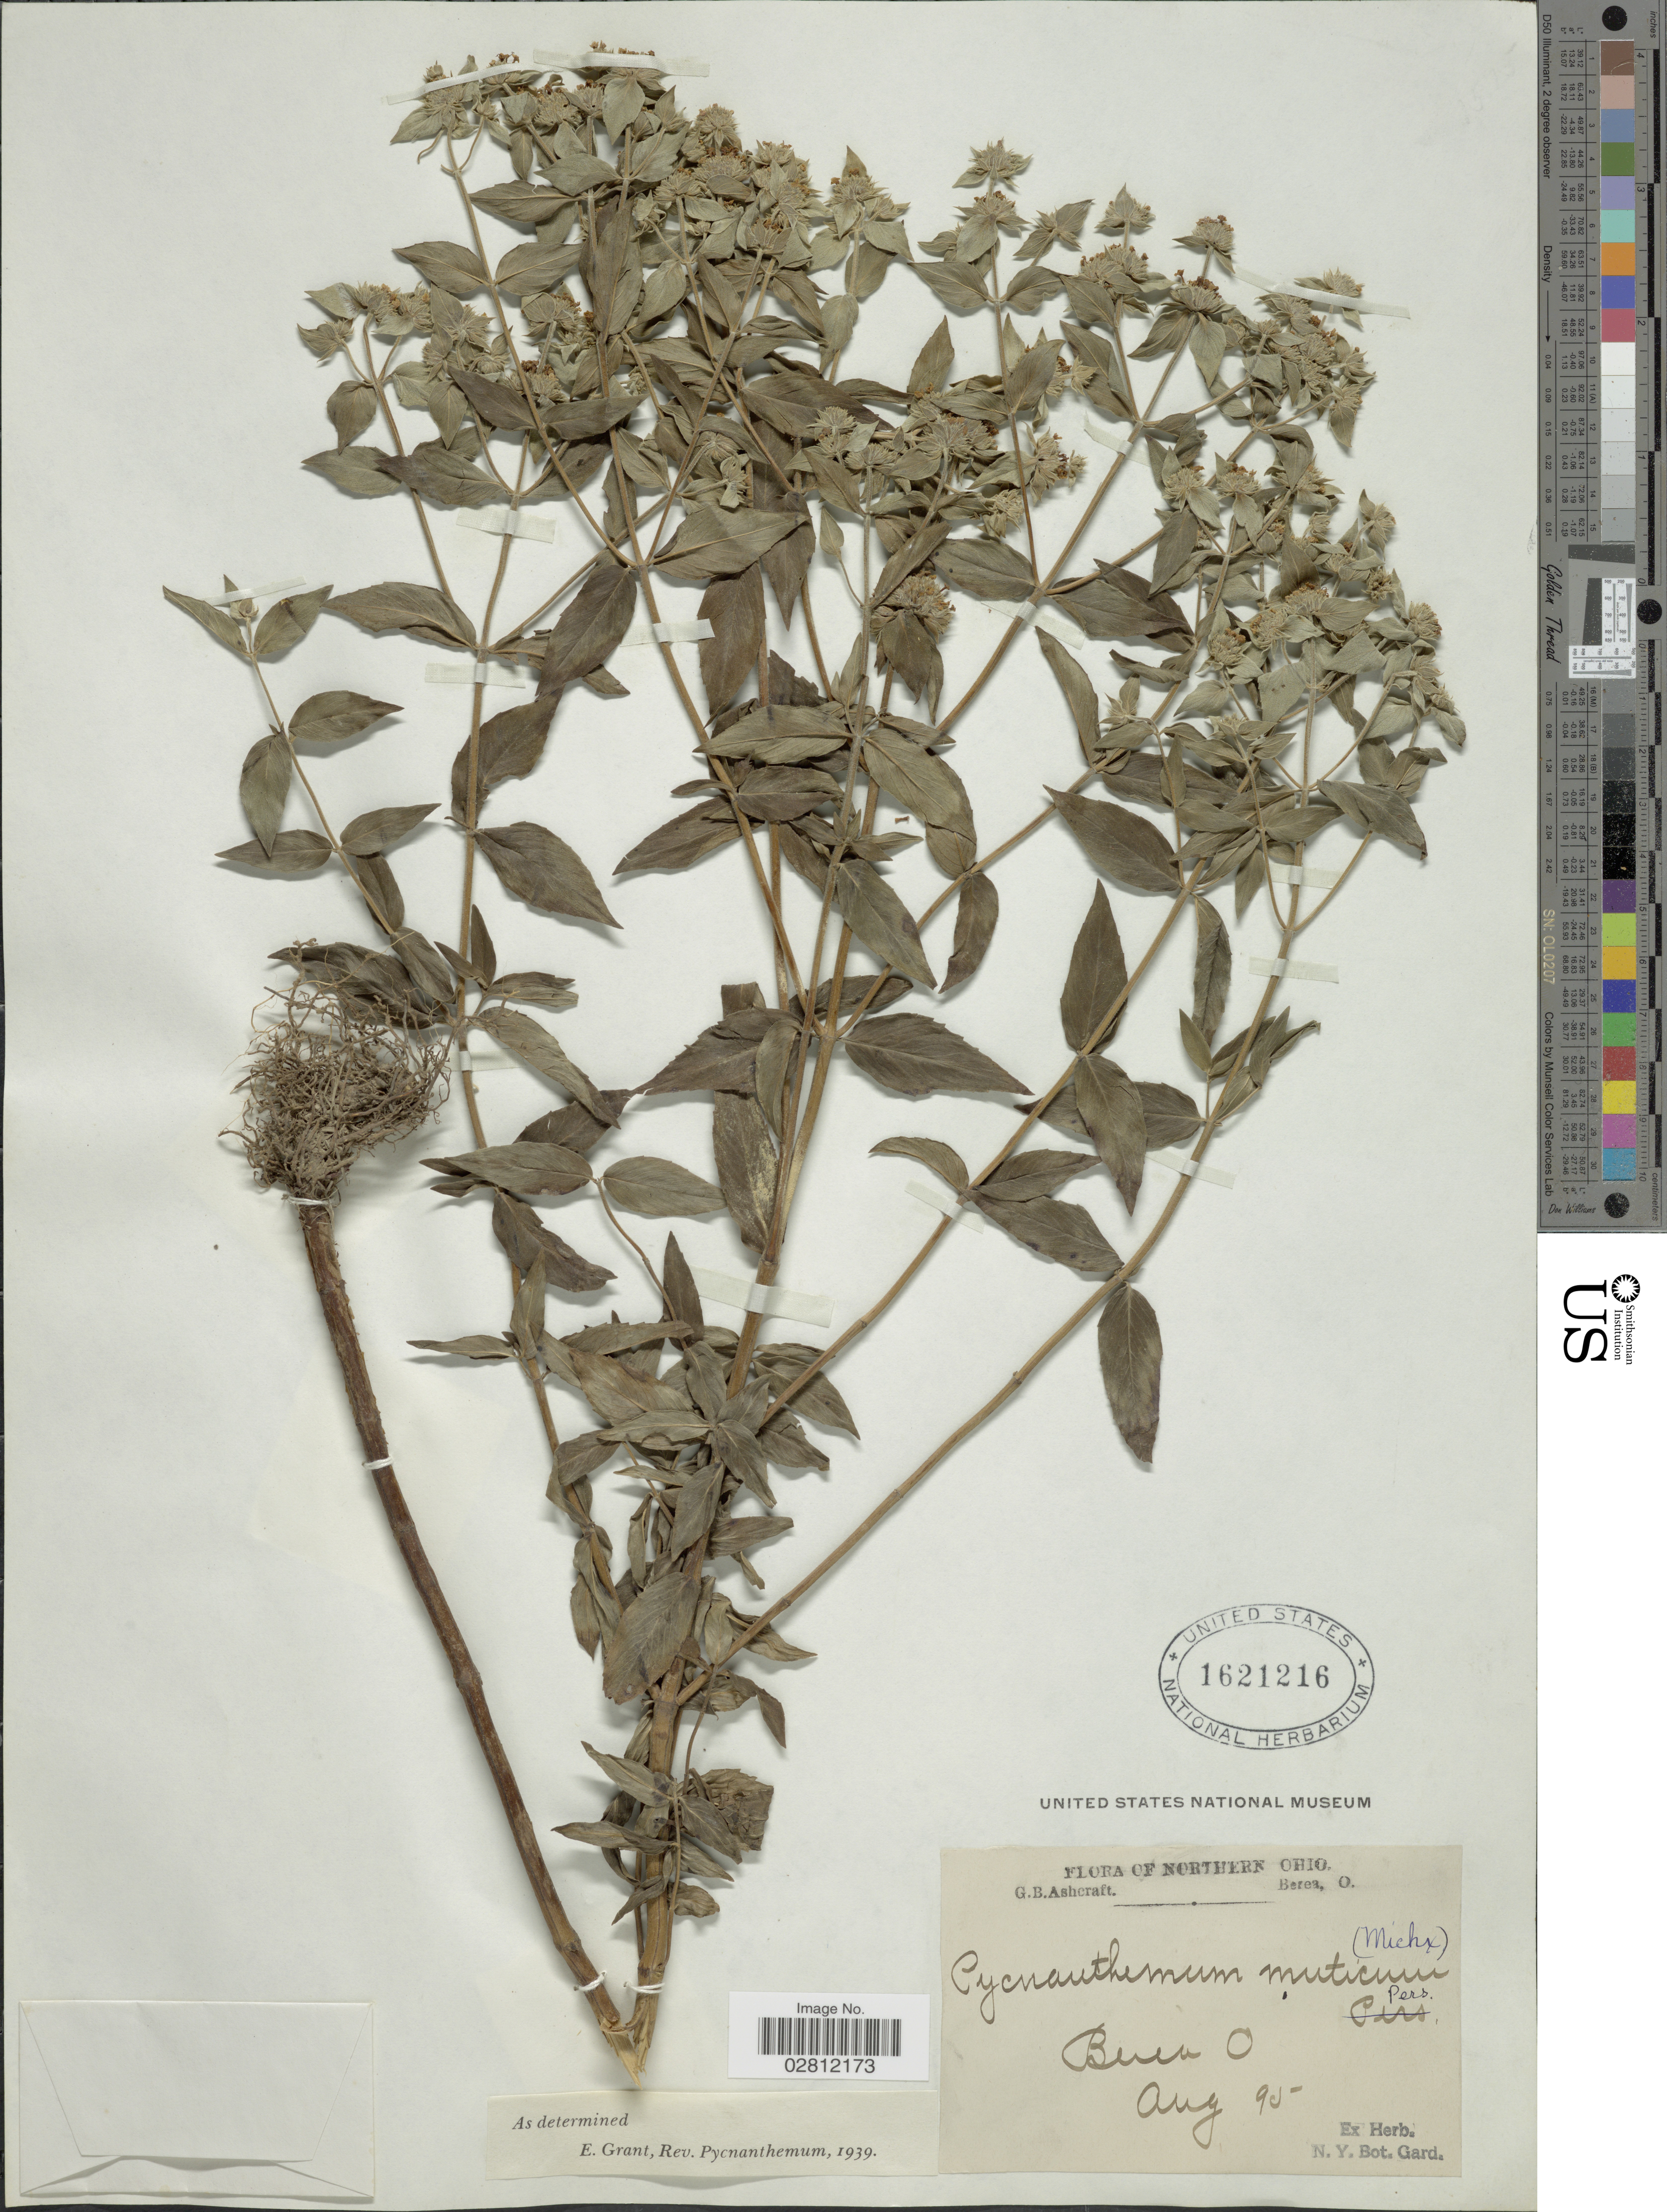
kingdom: Plantae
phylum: Tracheophyta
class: Magnoliopsida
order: Lamiales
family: Lamiaceae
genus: Pycnanthemum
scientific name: Pycnanthemum muticum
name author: (Michx.) Pers.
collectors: G. Ashcraft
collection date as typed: Transcribed d/m/y: /8/95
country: United States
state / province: Ohio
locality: Northern Ohio, Berea.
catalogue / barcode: US 1621216